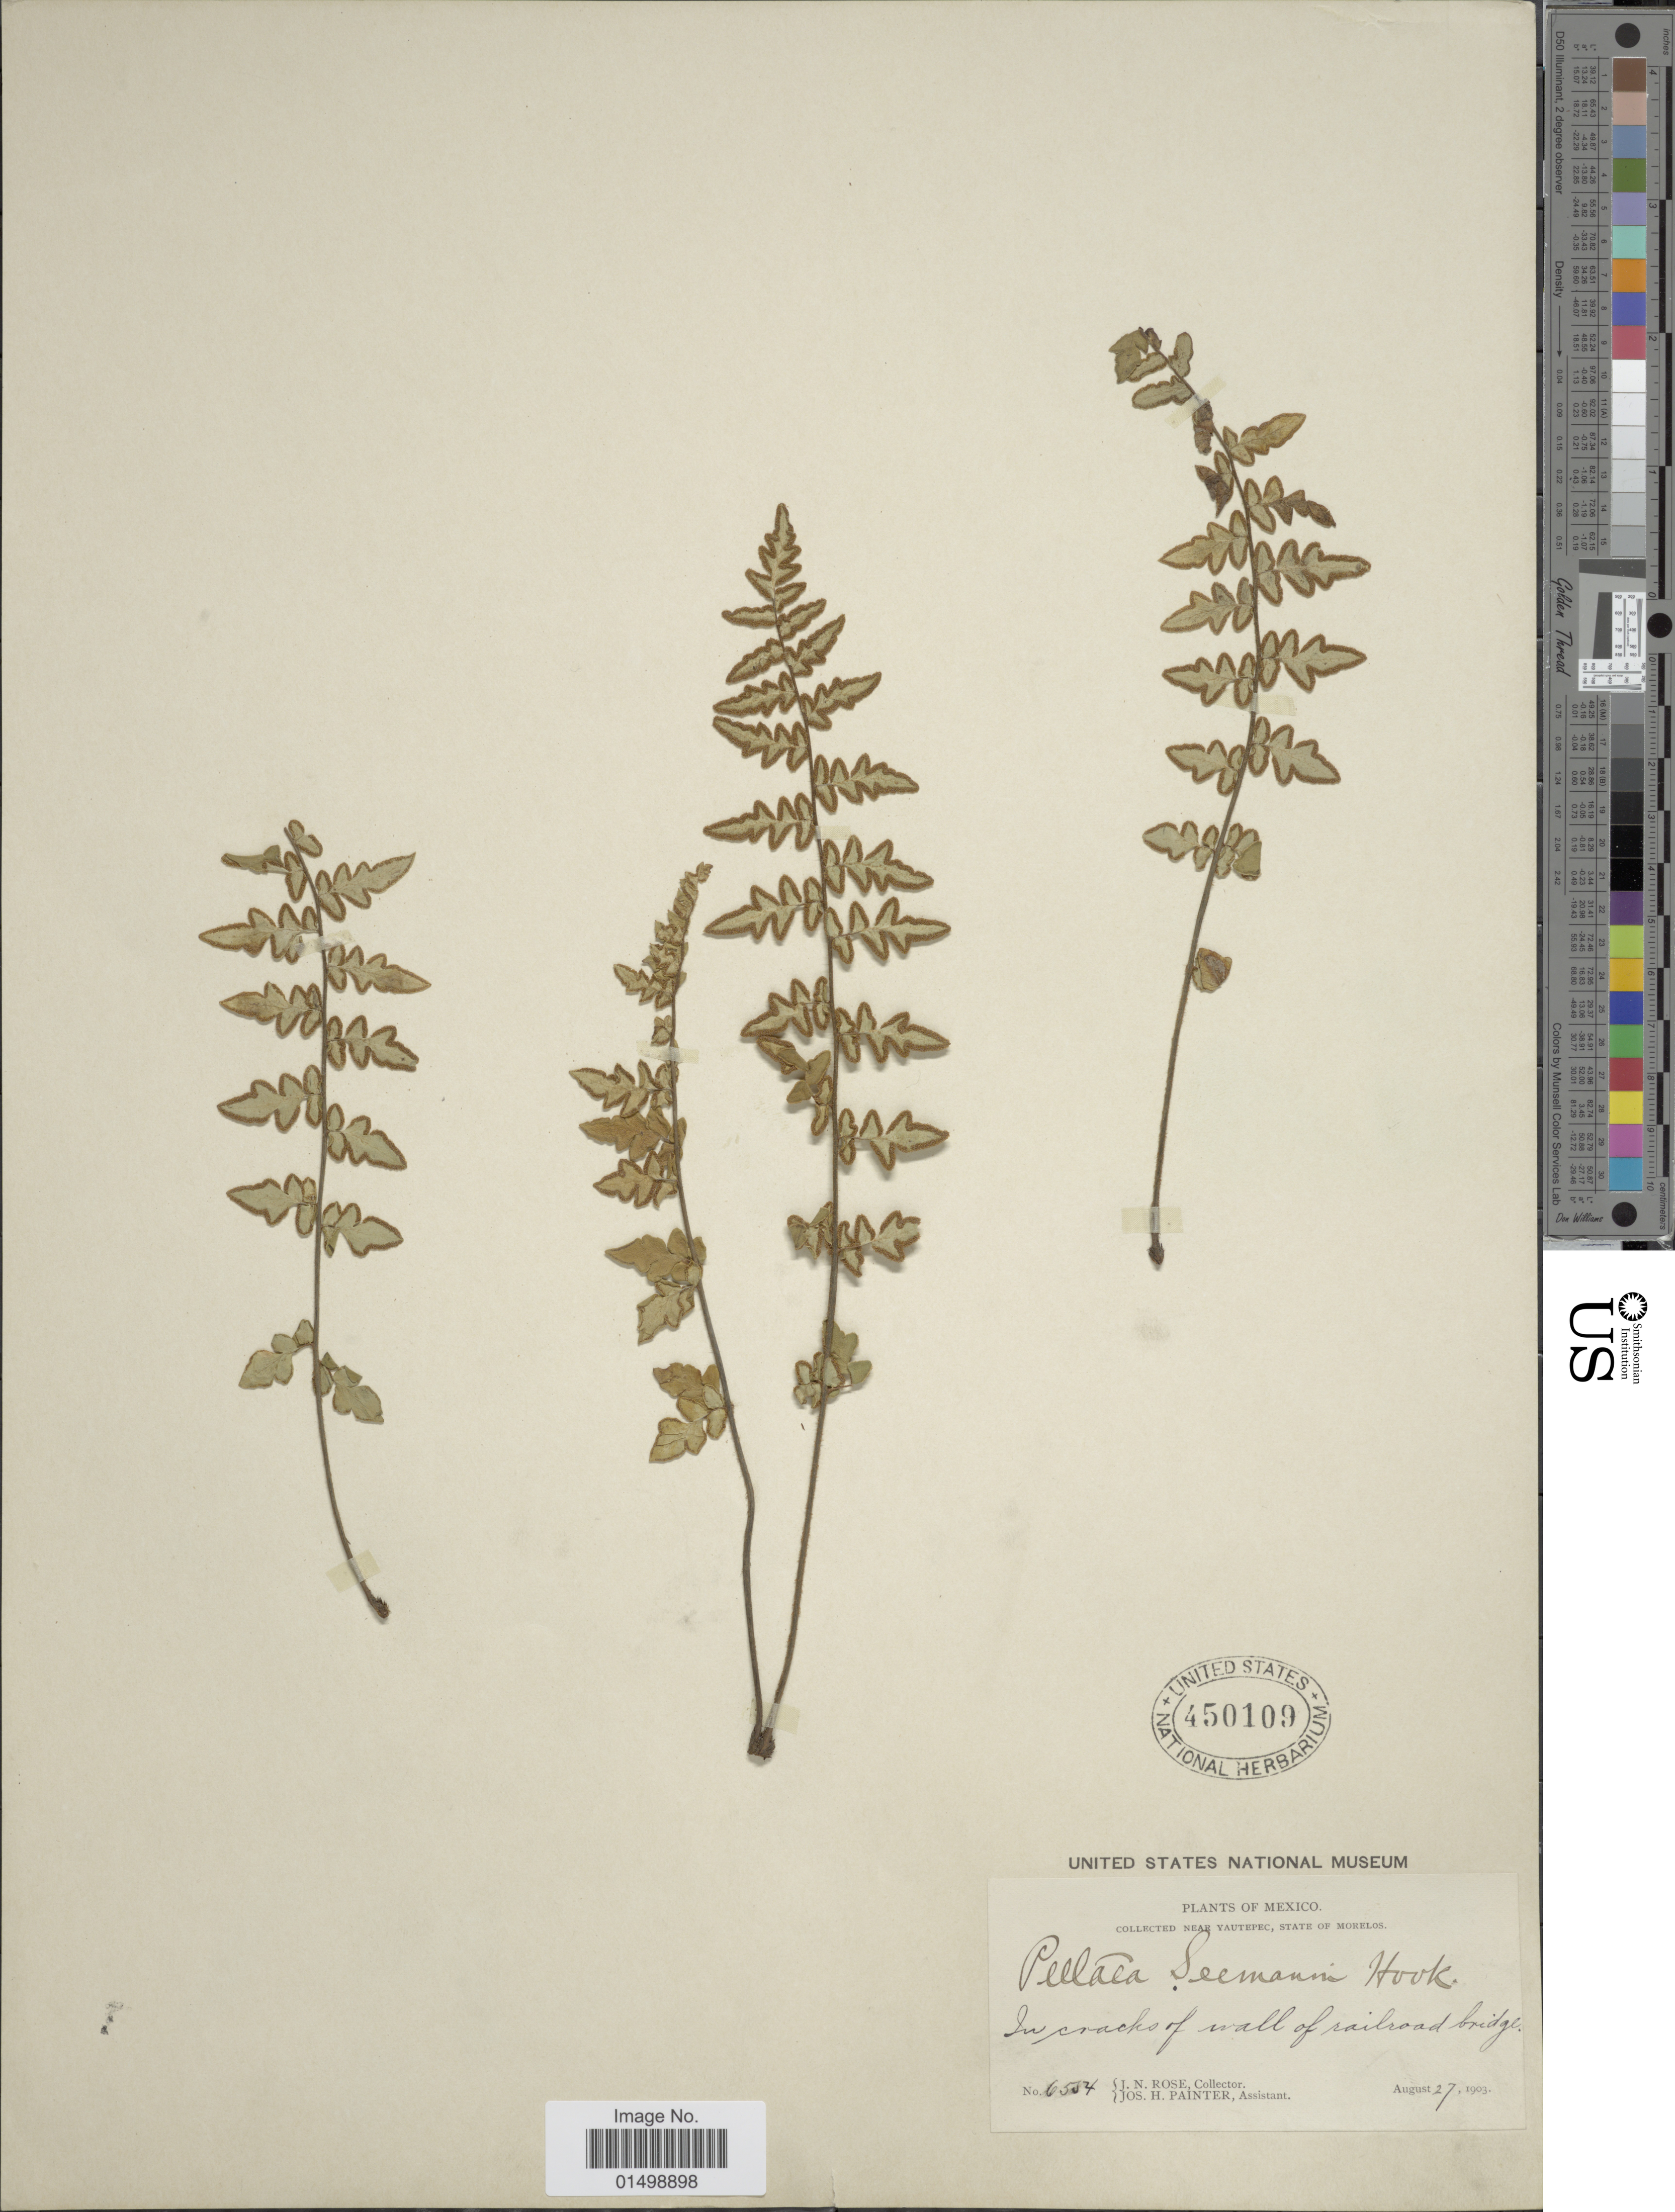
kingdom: Plantae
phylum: Tracheophyta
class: Polypodiopsida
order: Polypodiales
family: Pteridaceae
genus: Cheilanthes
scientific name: Cheilanthes lozanii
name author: (Maxon) R.M. Tryon & A.F. Tryon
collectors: J. N. Rose & J. H. Painter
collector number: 6554*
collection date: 1903-08-27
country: Mexico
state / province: Morelos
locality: Near Yautepec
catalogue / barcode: US 450109